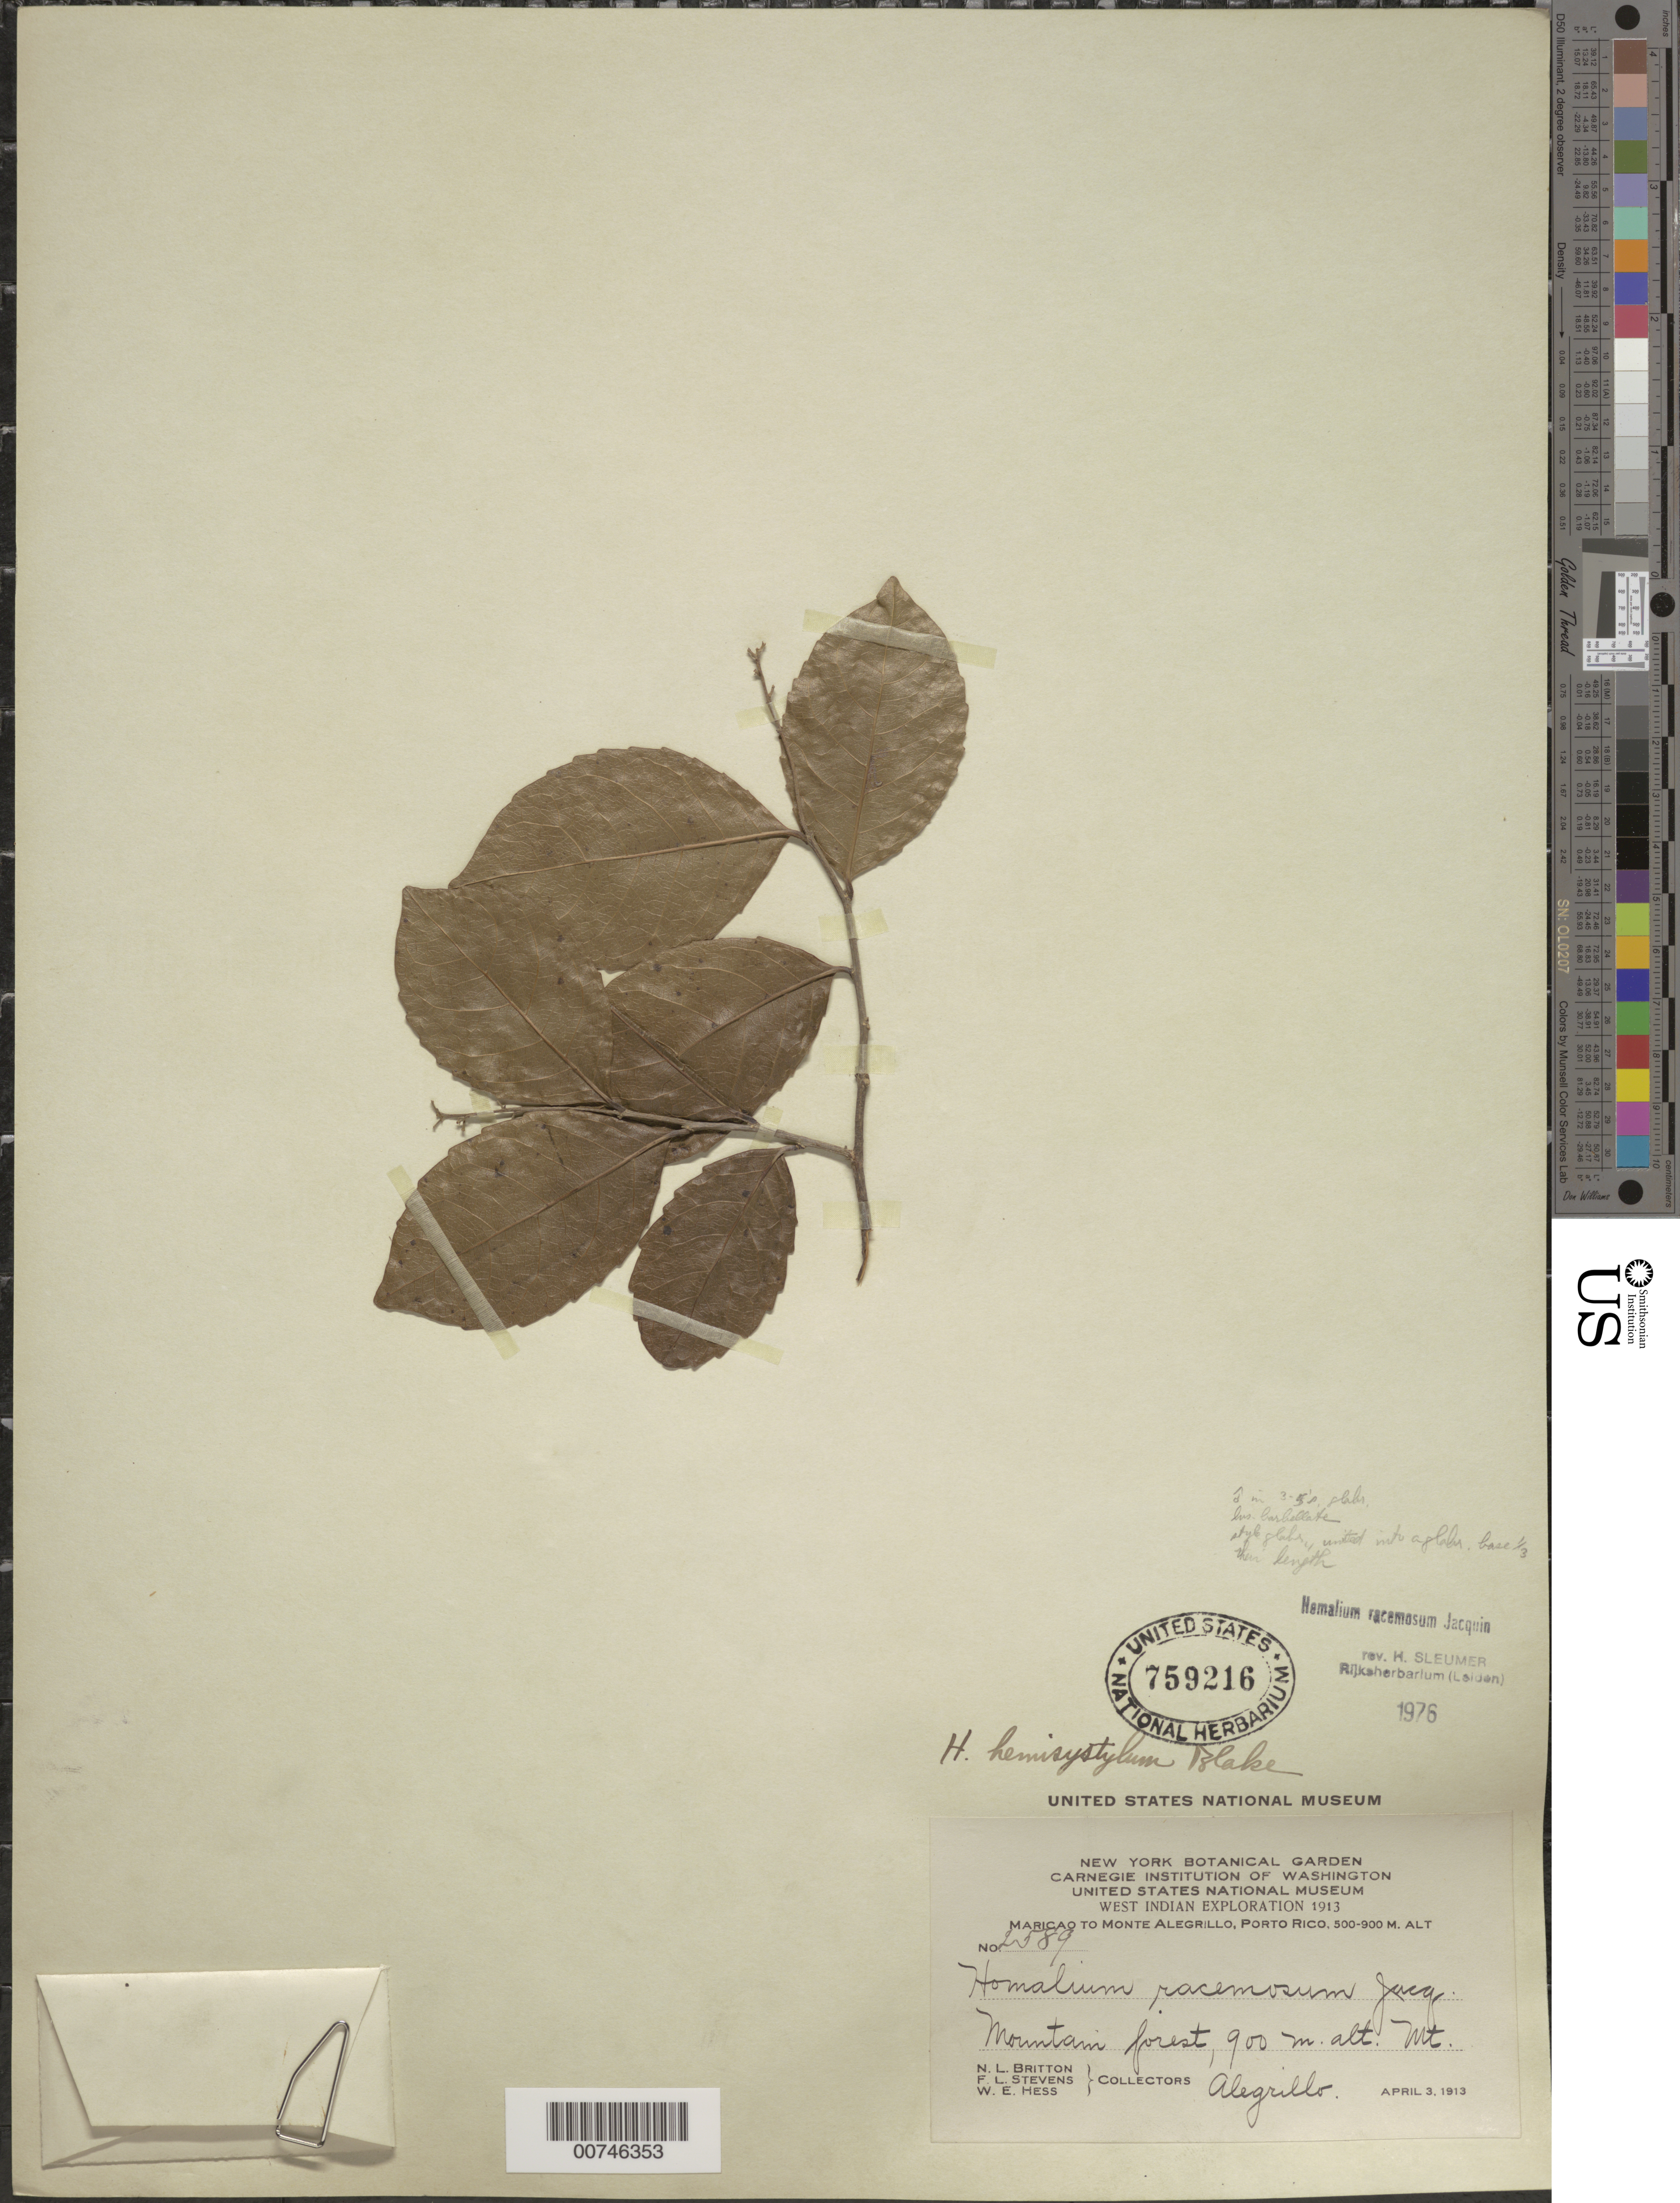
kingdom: Plantae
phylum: Tracheophyta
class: Magnoliopsida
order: Malpighiales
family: Salicaceae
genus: Homalium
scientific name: Homalium racemosum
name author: Jacq.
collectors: N. Britton, F. L. Stevens & W. Hess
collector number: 2589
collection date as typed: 03 Apr 1913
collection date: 1913-04-03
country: Puerto Rico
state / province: Maricao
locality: Maricao to Monte Alegrillo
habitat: Mountain forest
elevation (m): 900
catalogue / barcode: US 759216